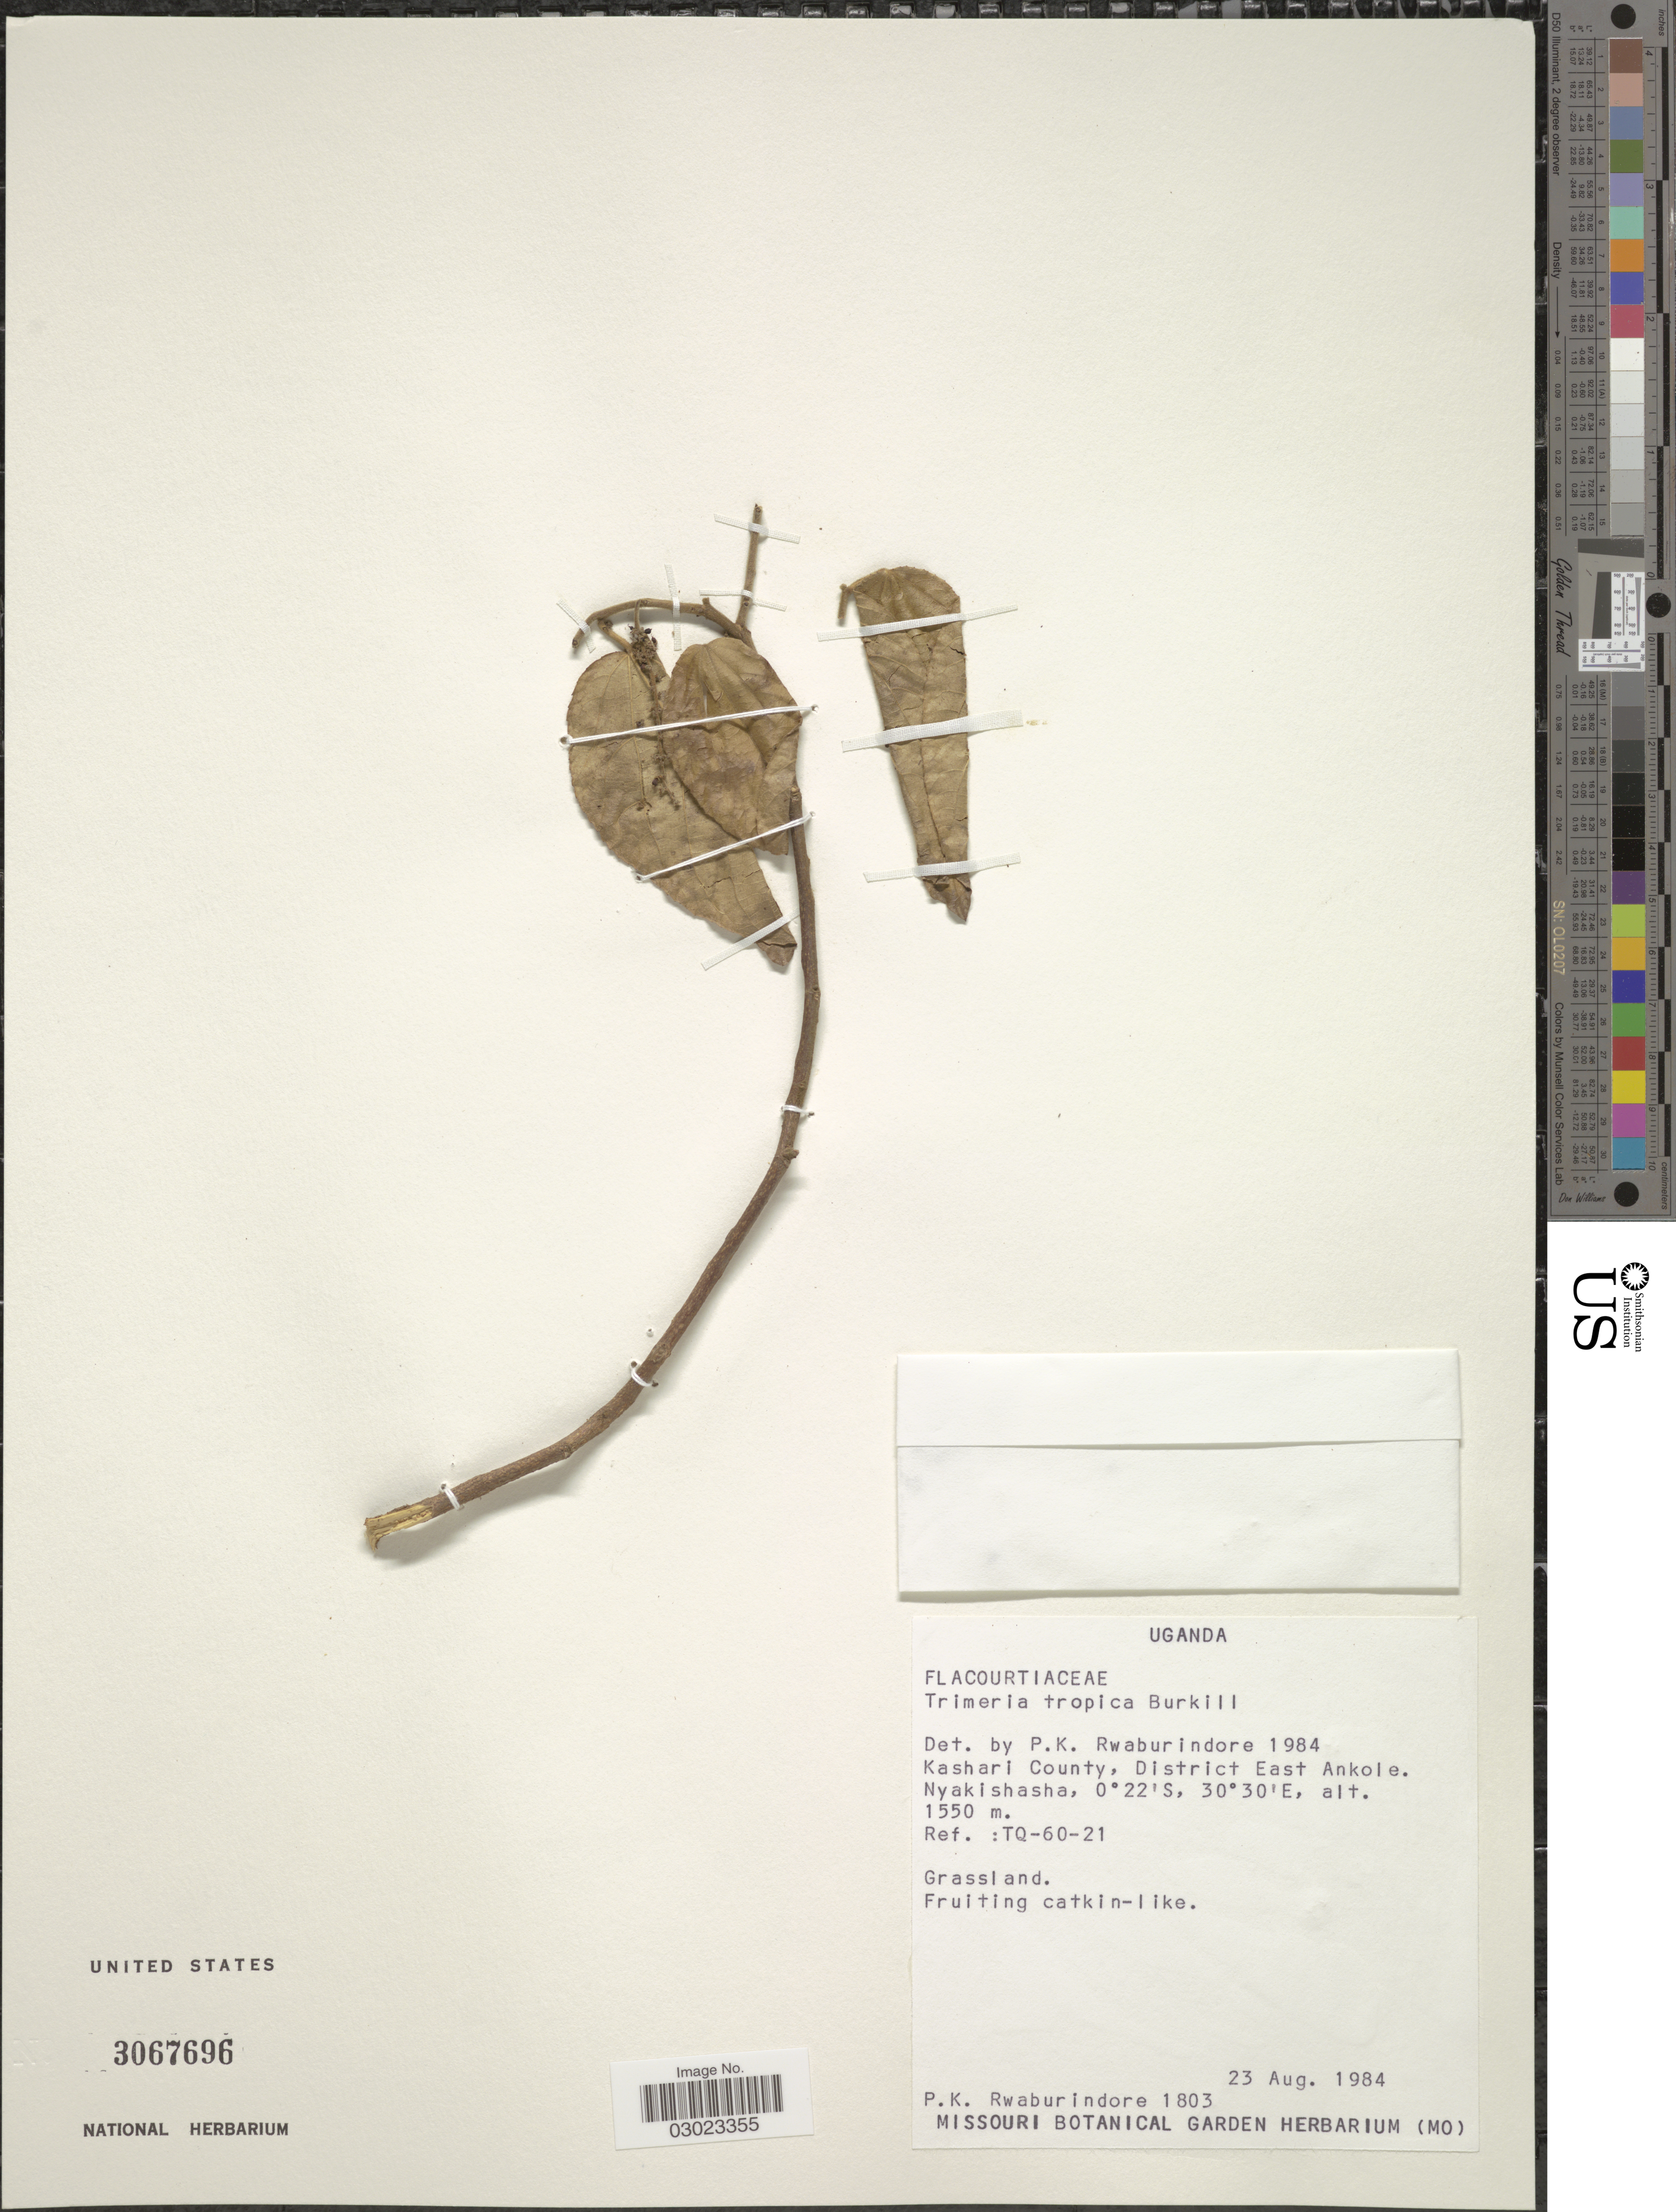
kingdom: Plantae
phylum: Tracheophyta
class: Magnoliopsida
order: Malpighiales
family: Salicaceae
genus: Trimeria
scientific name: Trimeria tropica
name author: Burkill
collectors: P. Rwaburindore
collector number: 1803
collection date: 1984-08-23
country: Uganda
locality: Kashari County, District East Ankole. Nyakishasha, Ref.: TQ-60-21.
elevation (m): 1550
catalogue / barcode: US 3067696